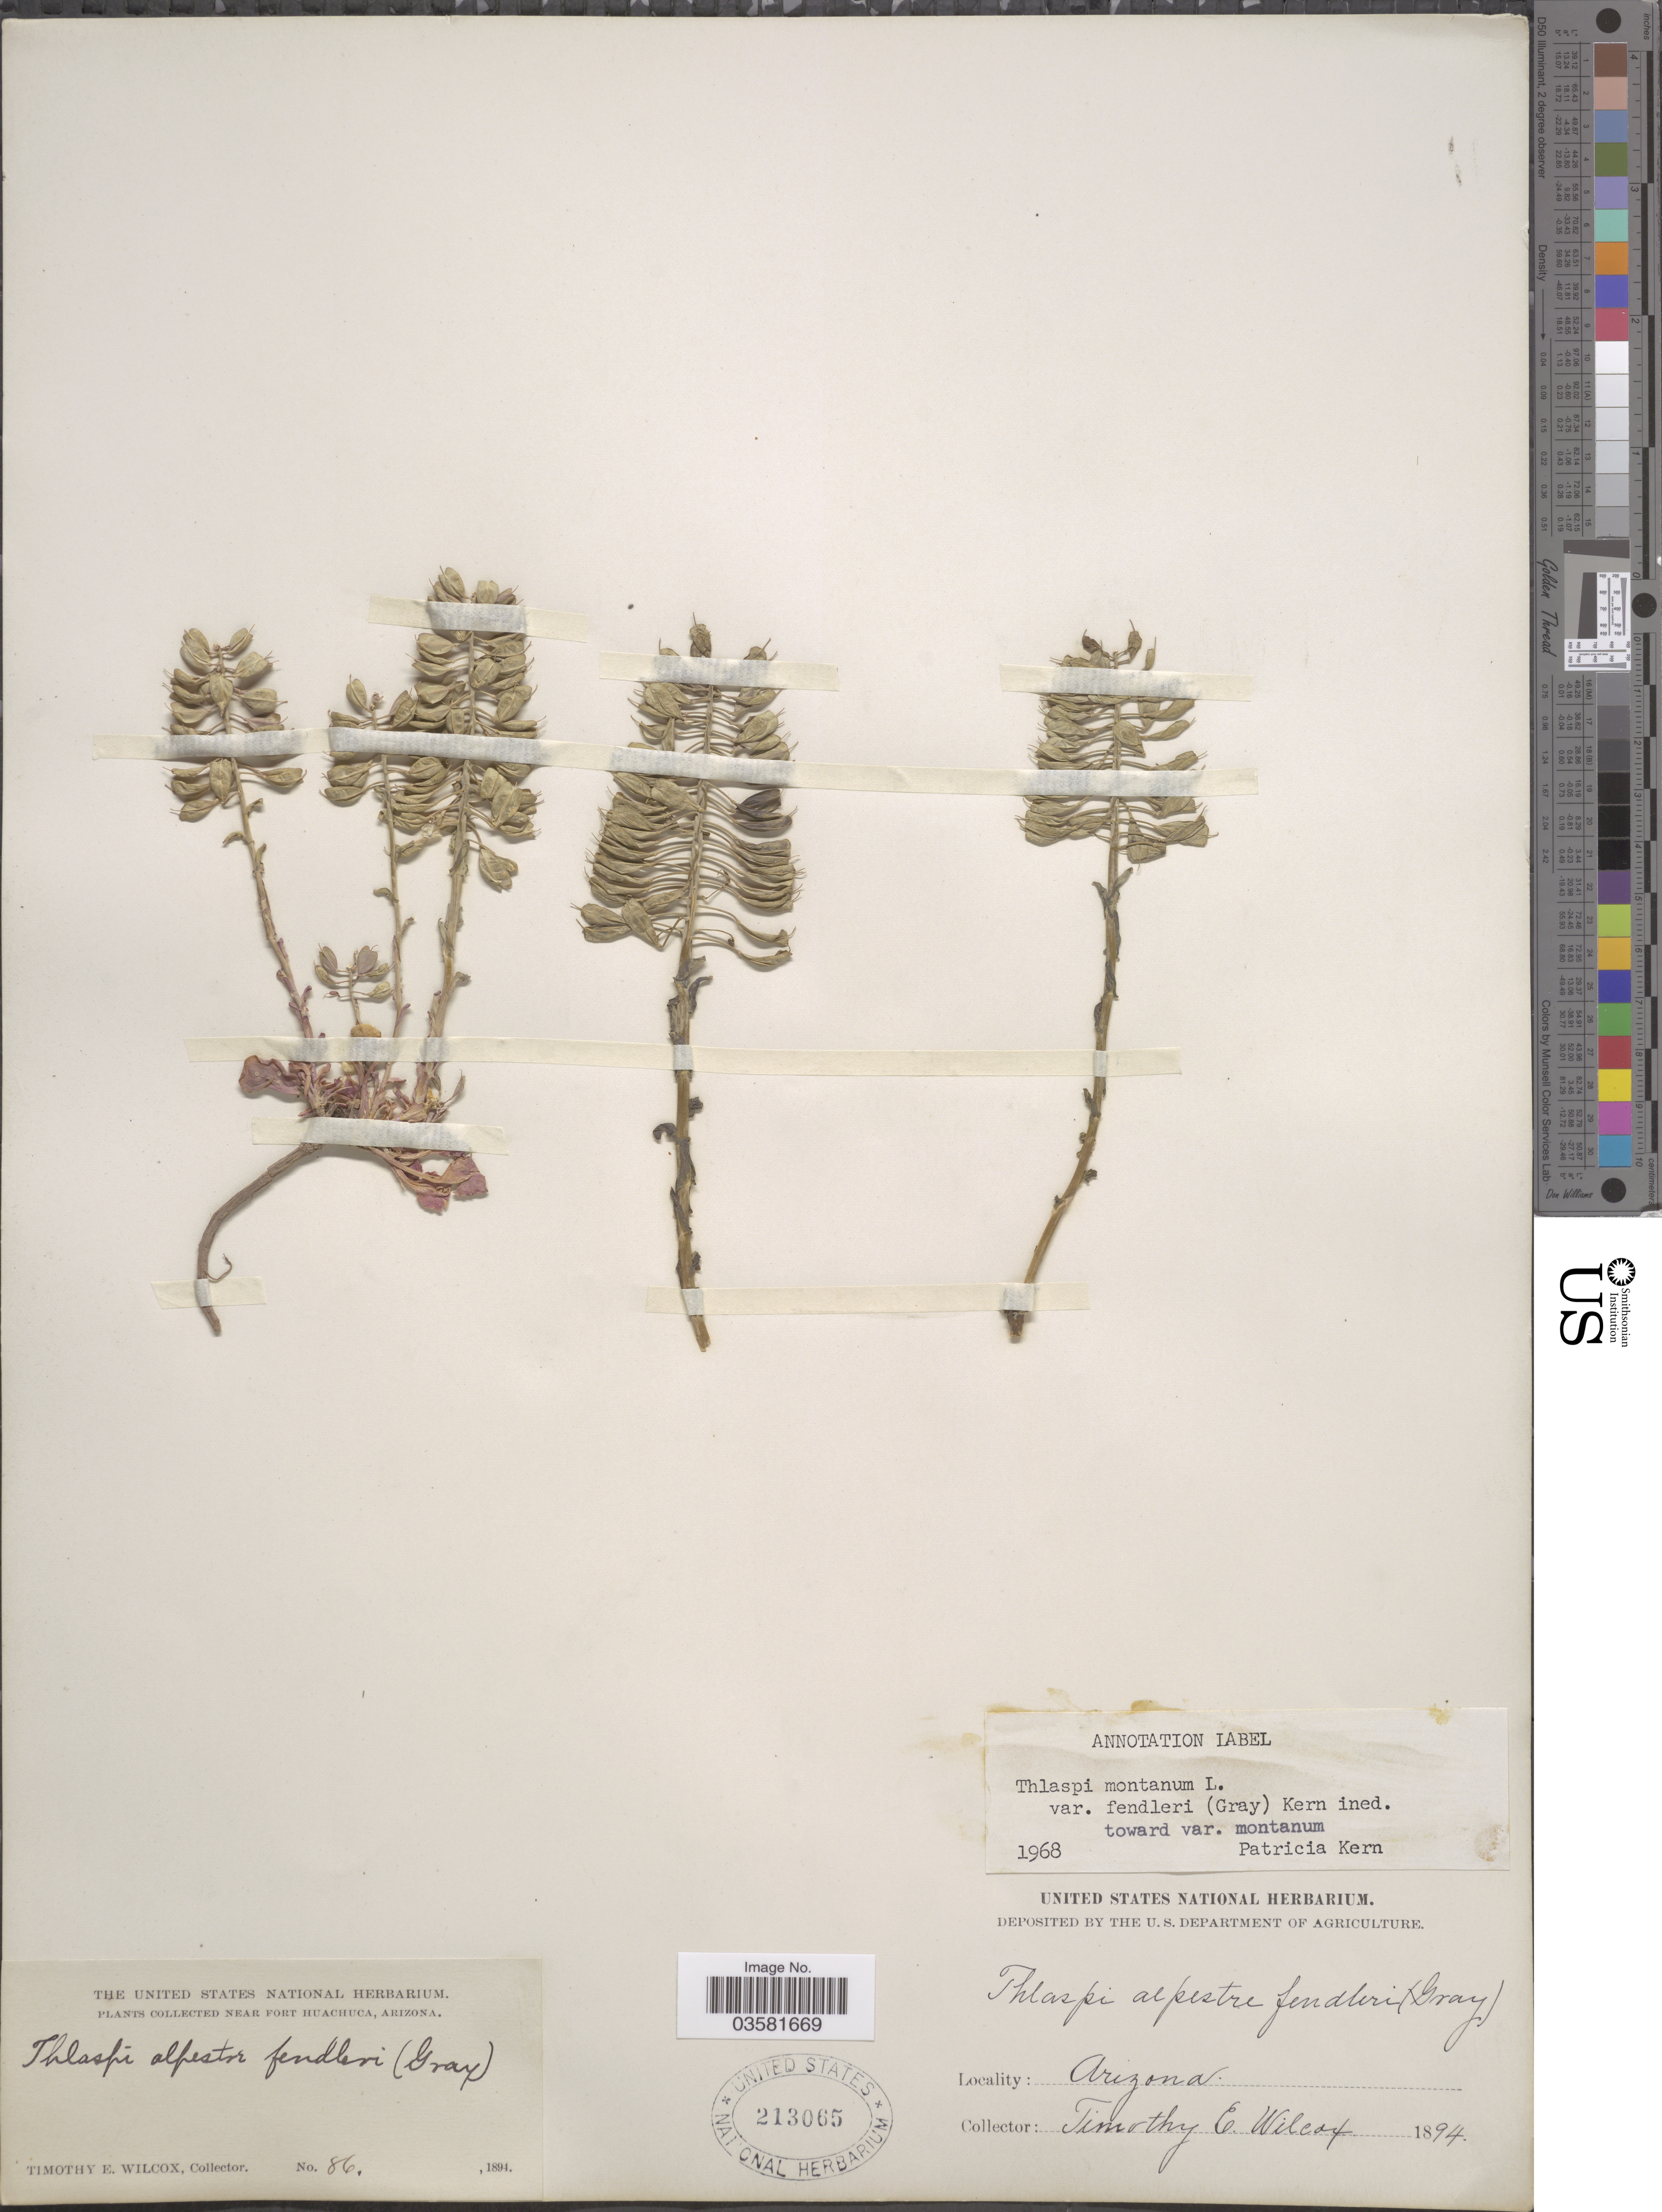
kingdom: Plantae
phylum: Tracheophyta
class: Magnoliopsida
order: Brassicales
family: Brassicaceae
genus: Thlaspi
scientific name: Thlaspi montanum var. fendleri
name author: (A. Gray) P.K. Holmgren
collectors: T. E. Wilcox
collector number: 86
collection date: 1894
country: United States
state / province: Arizona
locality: Near Fort Huachuca.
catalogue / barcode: US 213065